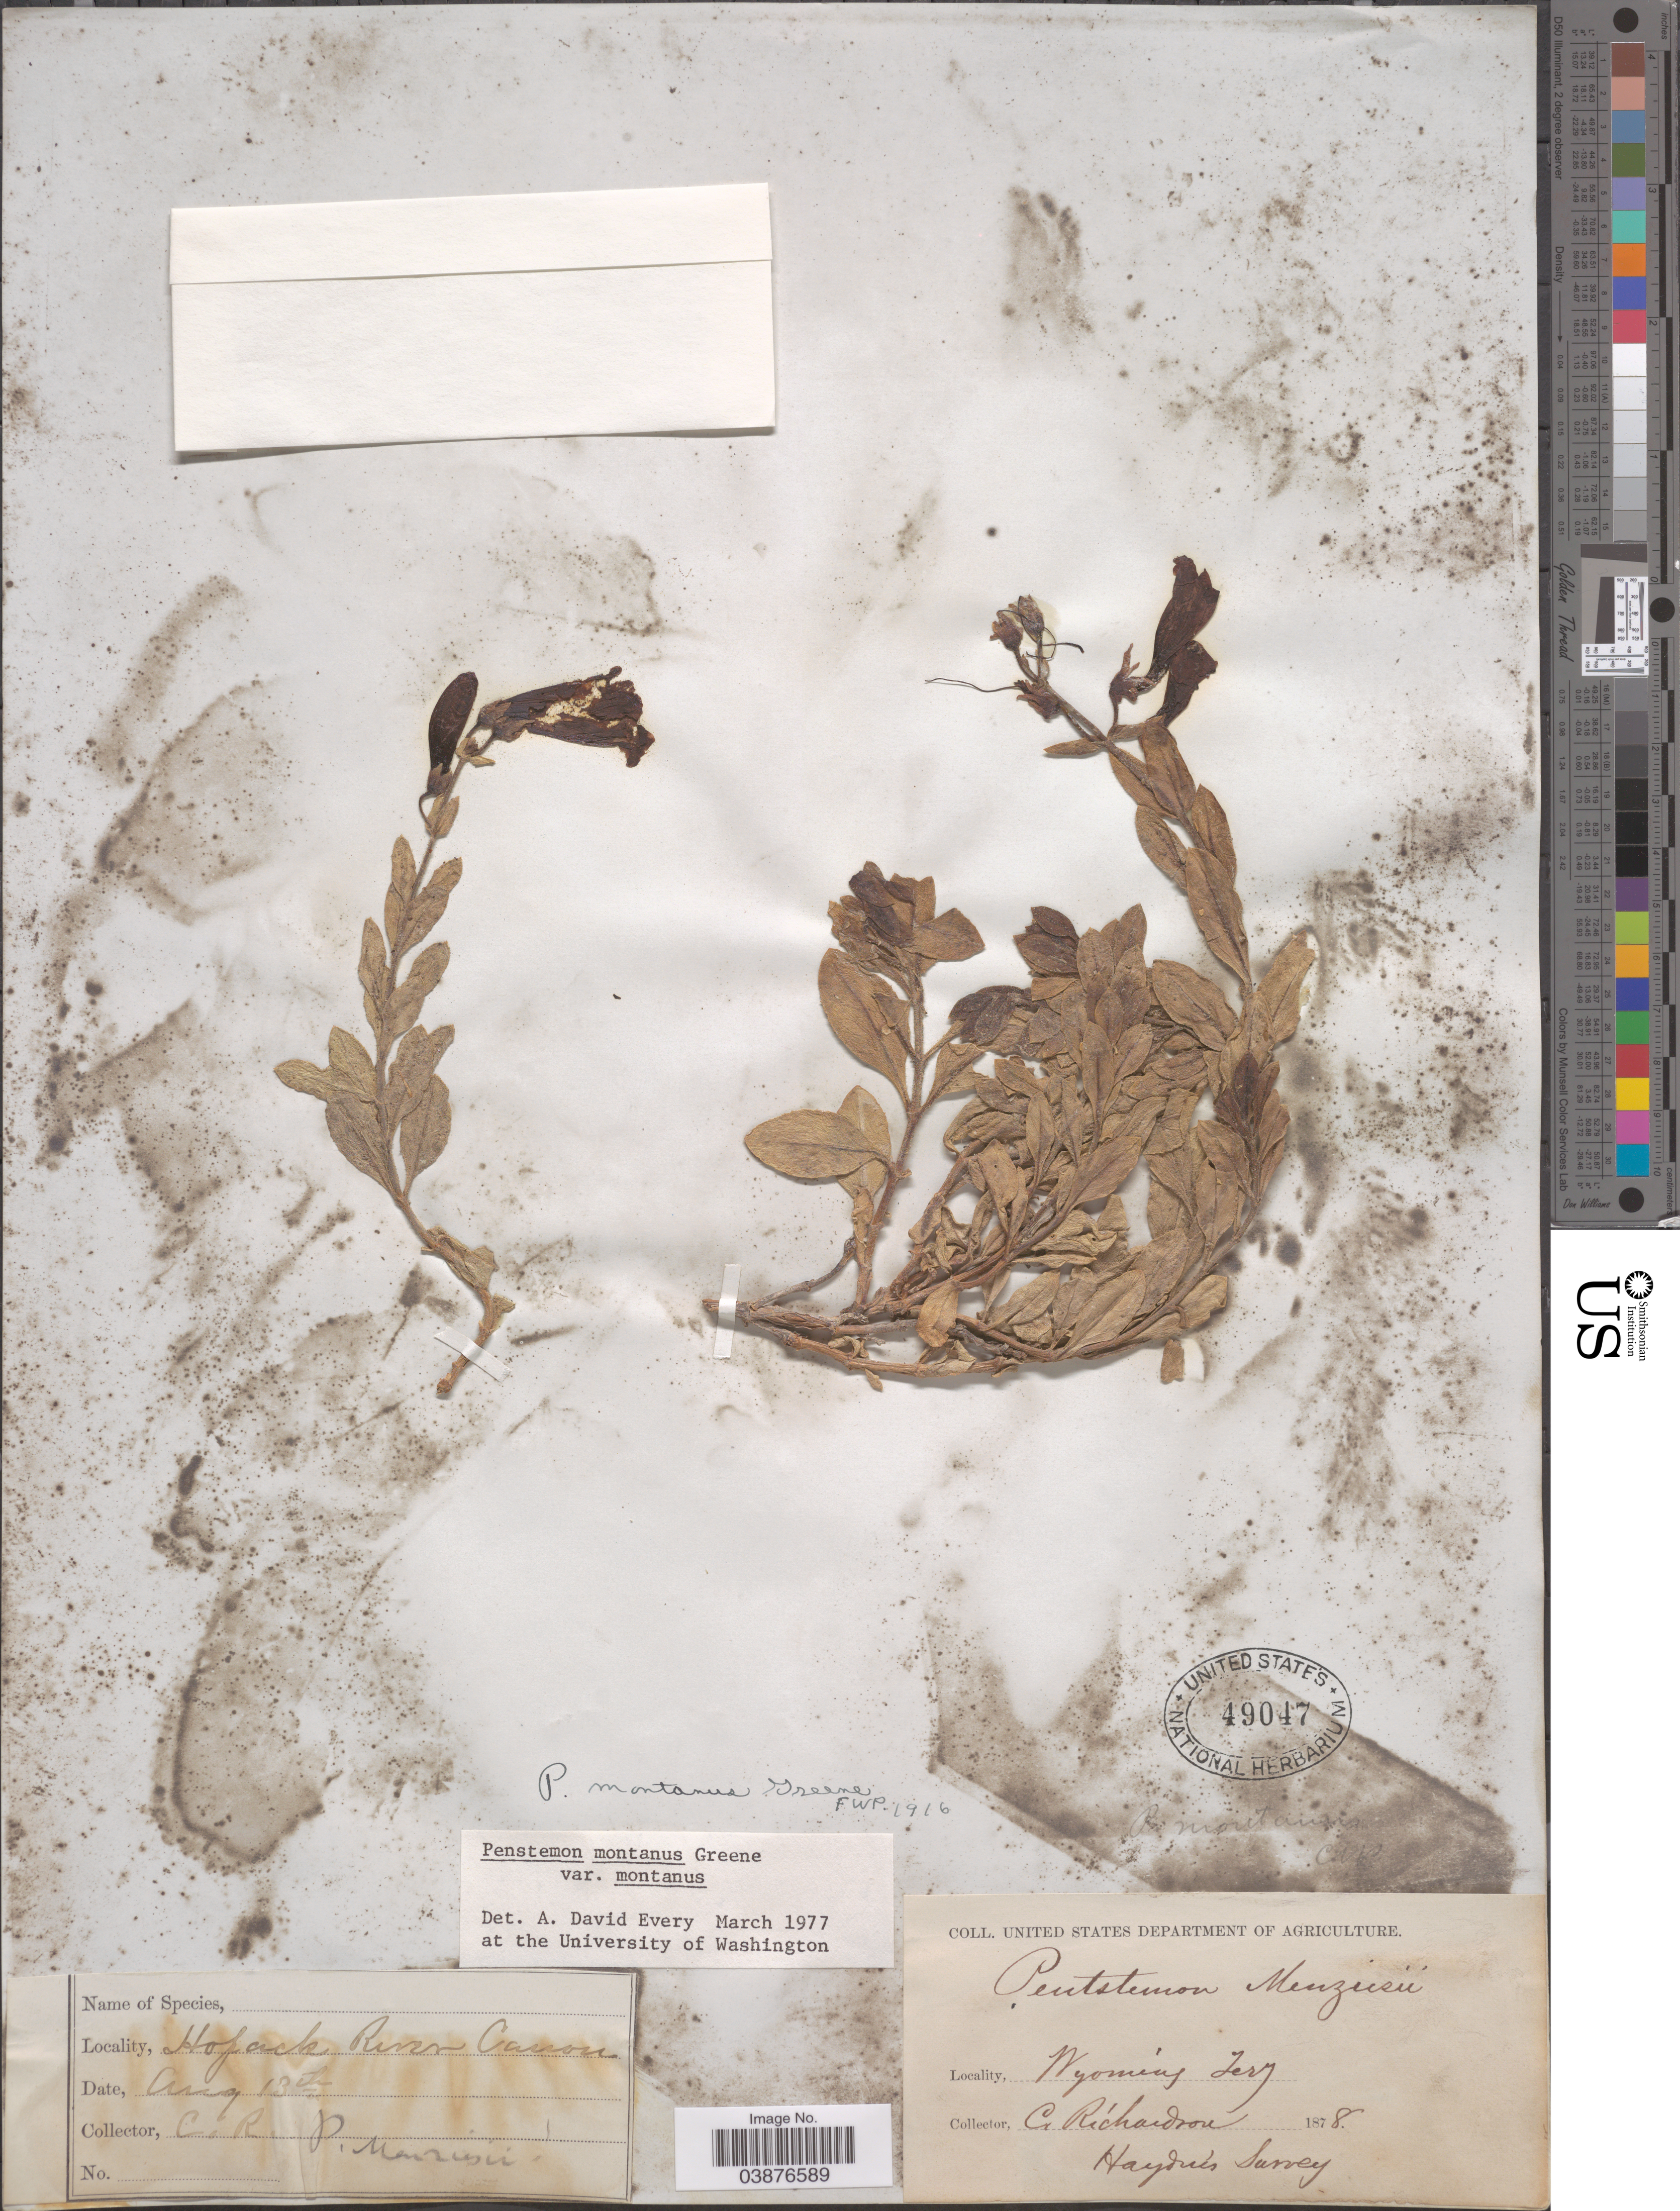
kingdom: Plantae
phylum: Tracheophyta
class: Magnoliopsida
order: Lamiales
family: Plantaginaceae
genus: Penstemon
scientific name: Penstemon montanus var. montanus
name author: Greene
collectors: C. Richardson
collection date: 1878-08-13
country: United States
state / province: Wyoming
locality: Hoback River Canon. Wyoming Terr.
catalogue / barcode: US 49047